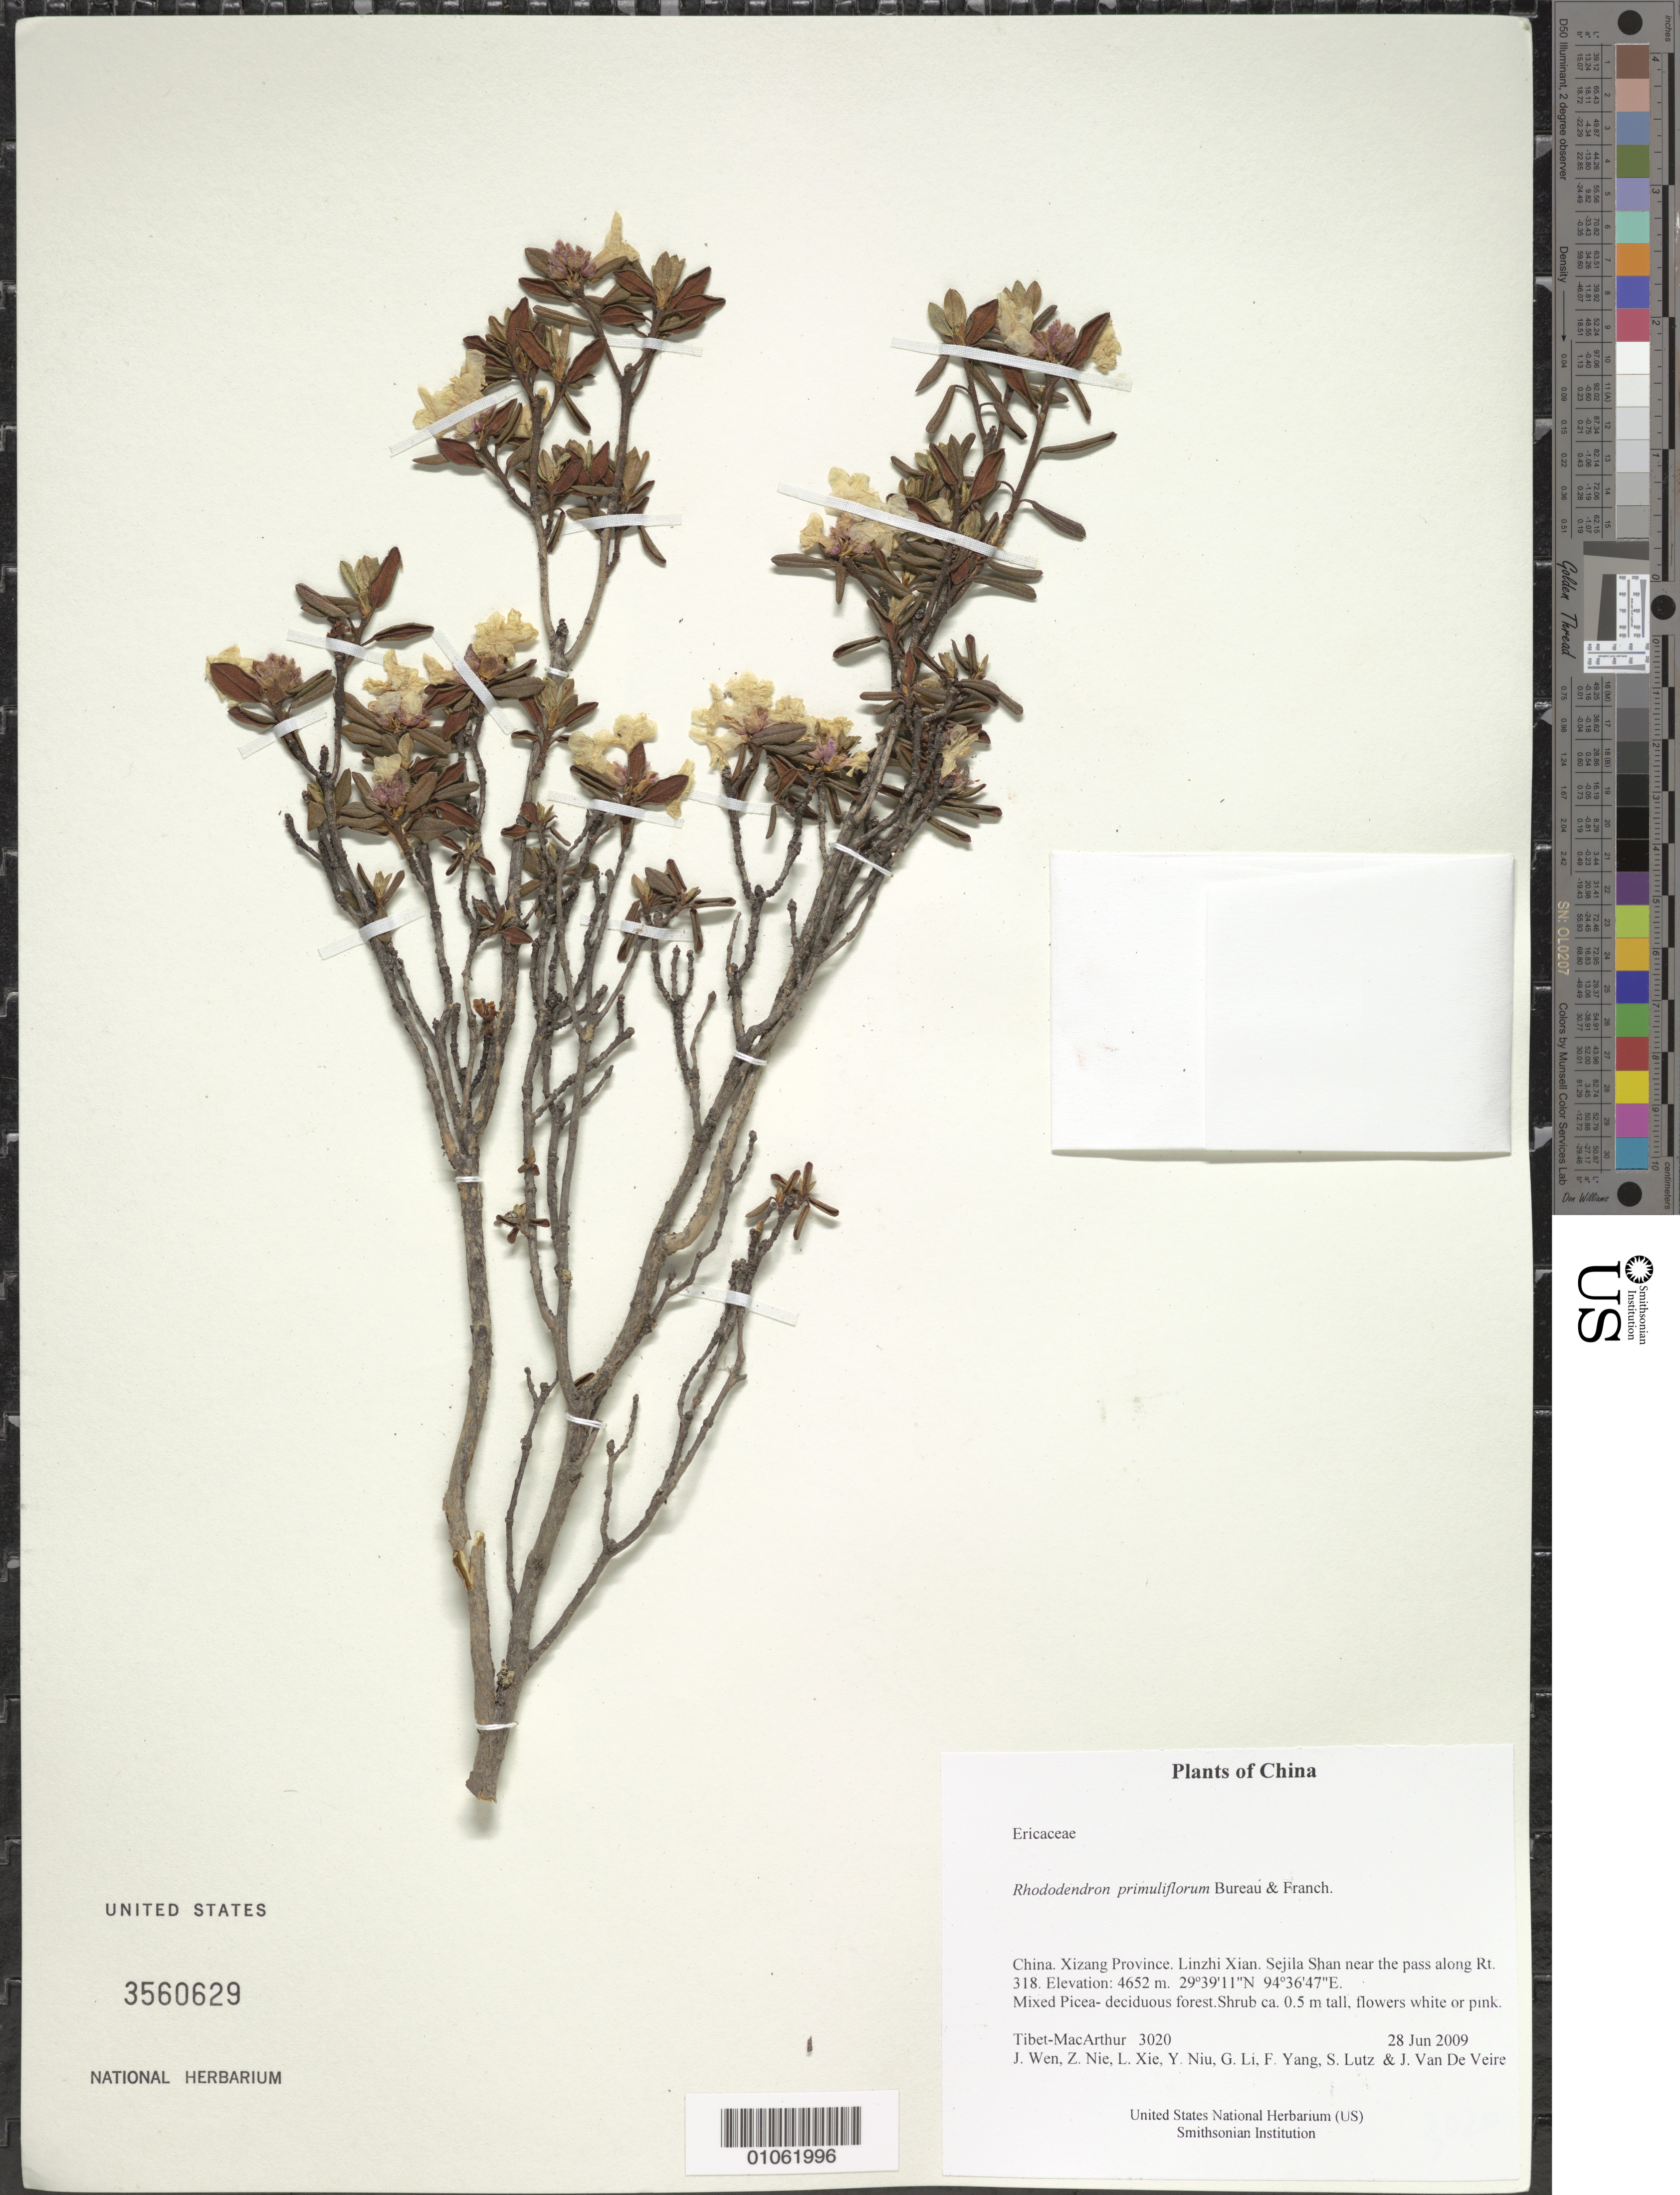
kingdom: Plantae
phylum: Tracheophyta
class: Magnoliopsida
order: Ericales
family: Ericaceae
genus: Rhododendron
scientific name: Rhododendron primuliflorum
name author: É. Bureau & Franch.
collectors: Tibet-MacArthur, J. Wen, Z. Nie, L. Xie, Y. Niu, G. Li, F. Yang, S. Lutz & J. Van De Veire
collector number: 3020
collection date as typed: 28 Jun 2009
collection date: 2009-06-28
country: China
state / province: Xizang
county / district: Linzhi Xian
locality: Sejila Shan near the pass along Rt. 318.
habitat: Mixed Picea- deciduous forest.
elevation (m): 4652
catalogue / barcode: US 3560629